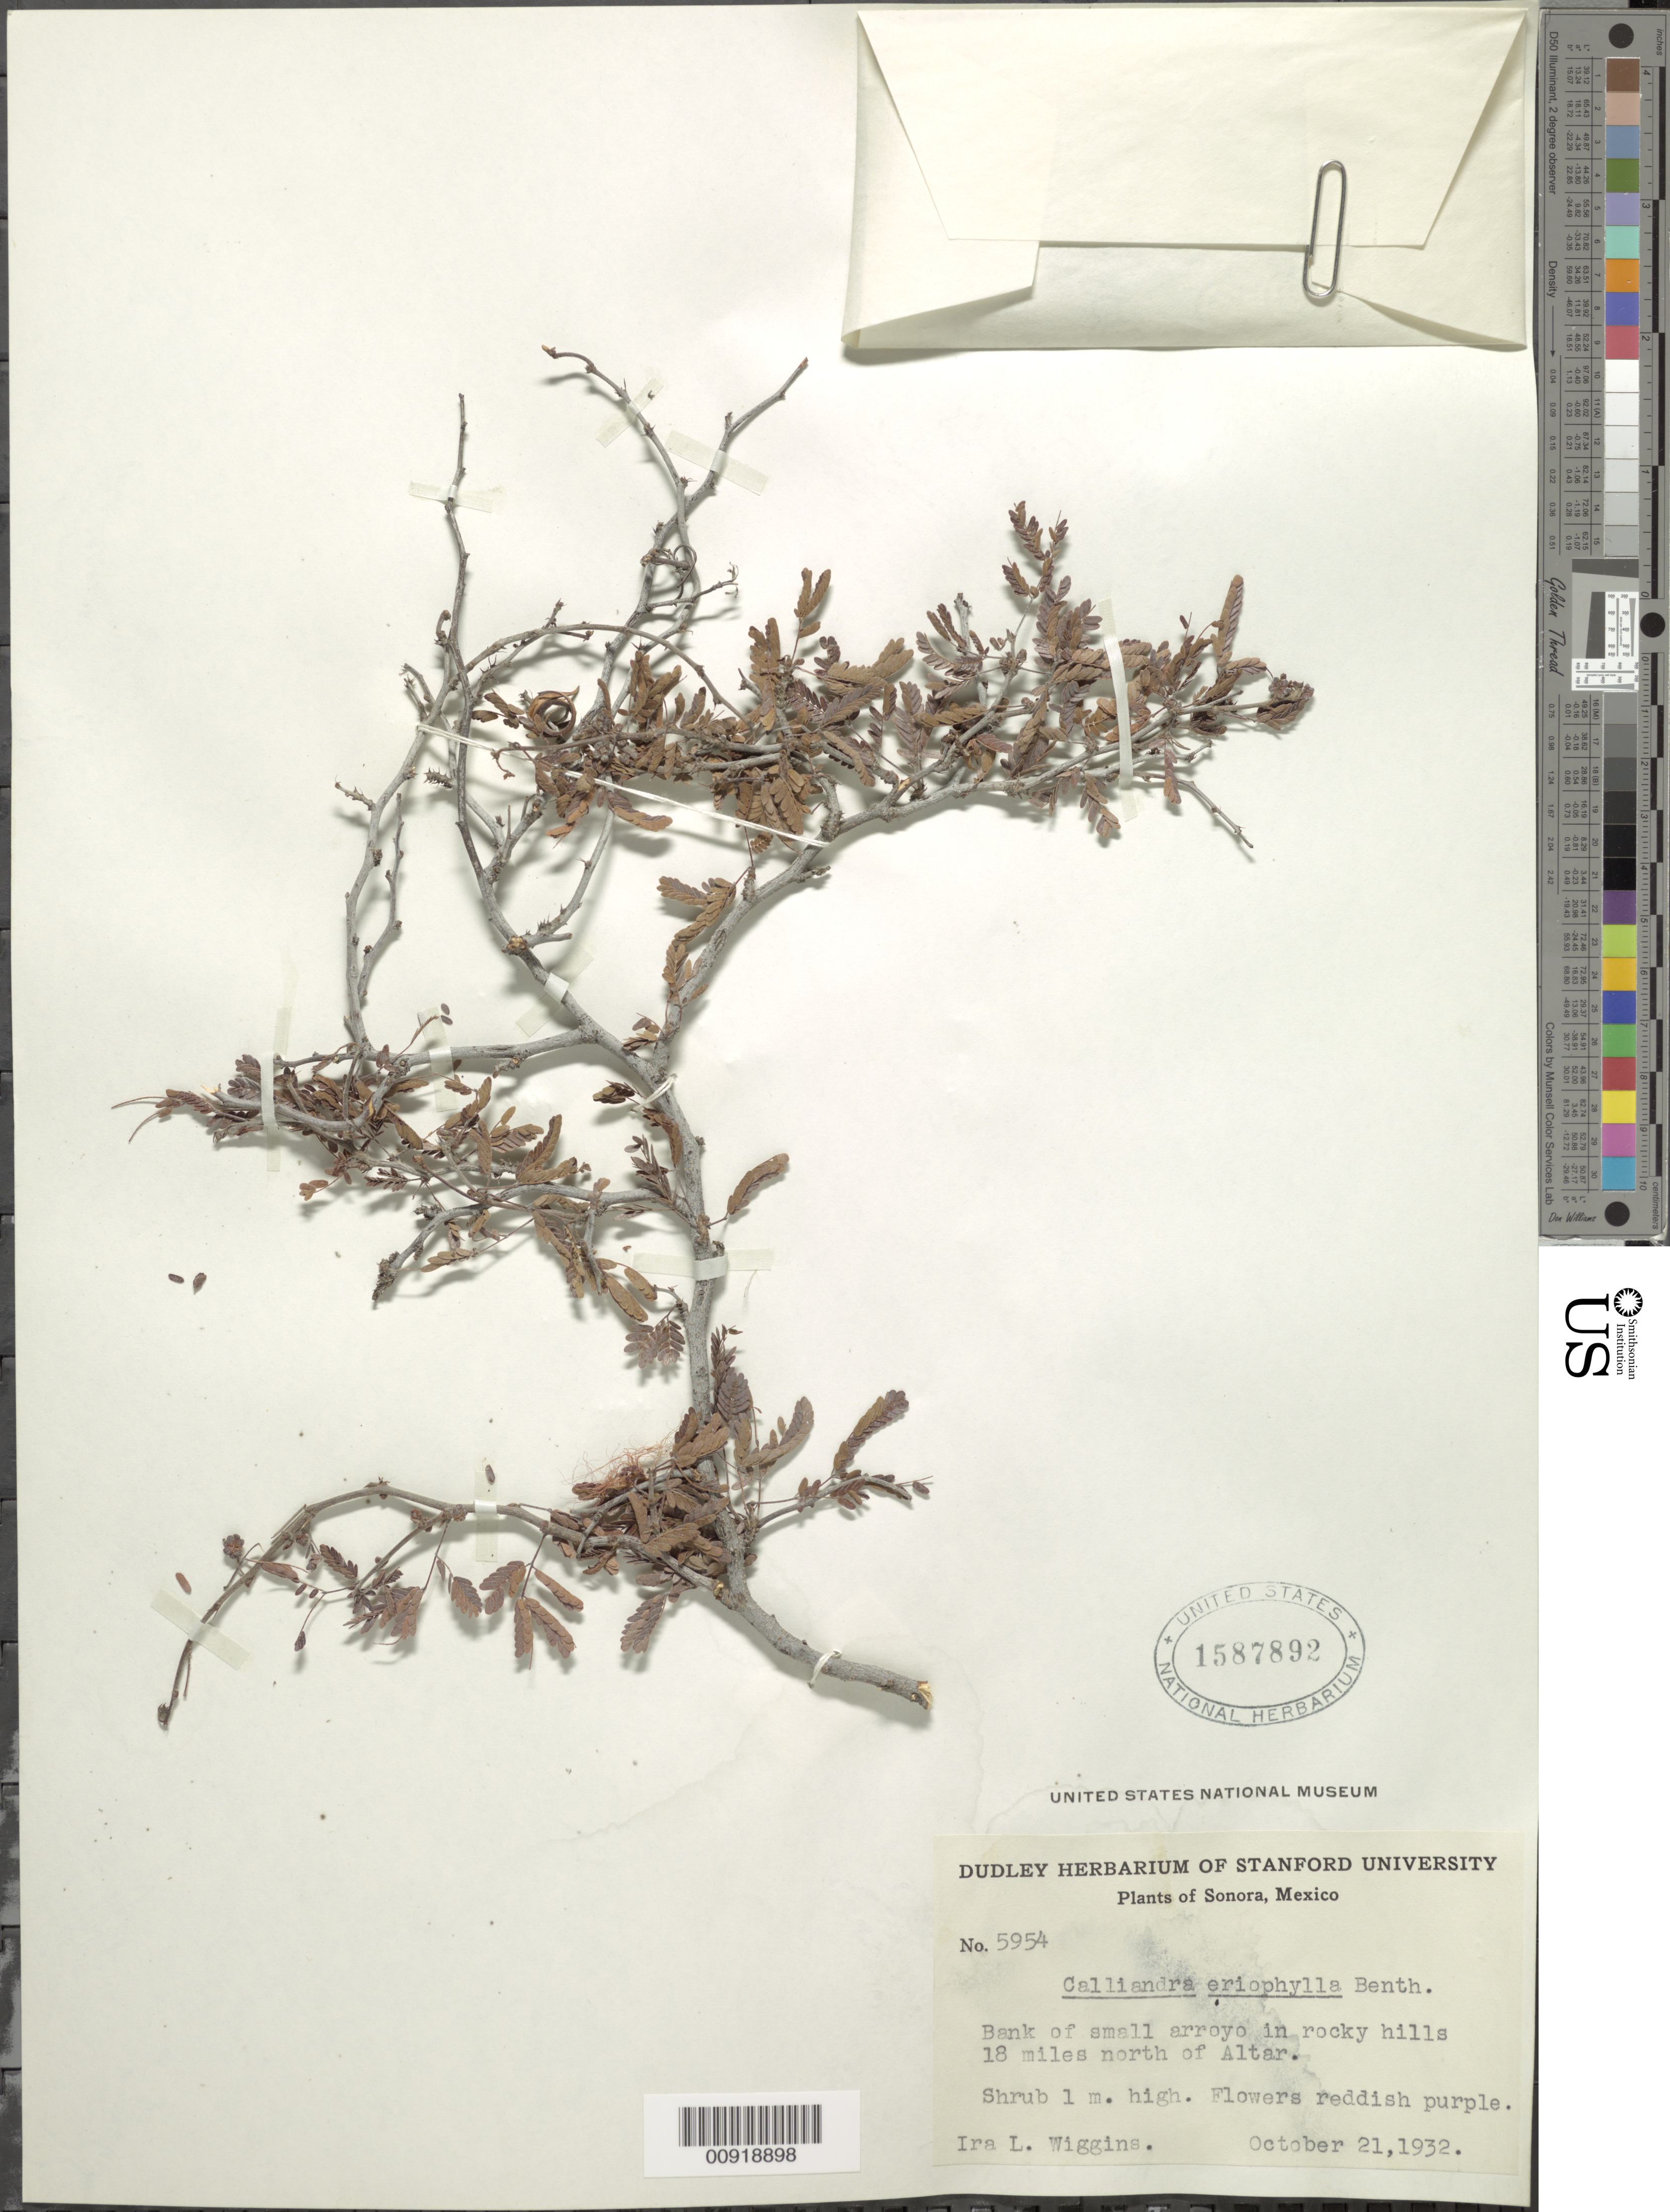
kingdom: Plantae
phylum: Tracheophyta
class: Magnoliopsida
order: Fabales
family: Fabaceae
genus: Calliandra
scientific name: Calliandra eriophylla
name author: Benth.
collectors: I. L. Wiggins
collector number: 5954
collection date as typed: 21 Oct 1932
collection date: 1932-10-21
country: Mexico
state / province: Sonora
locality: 18 miles north of Altar.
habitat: Bank of small arroyo in rocky hills.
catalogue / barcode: US 1587892